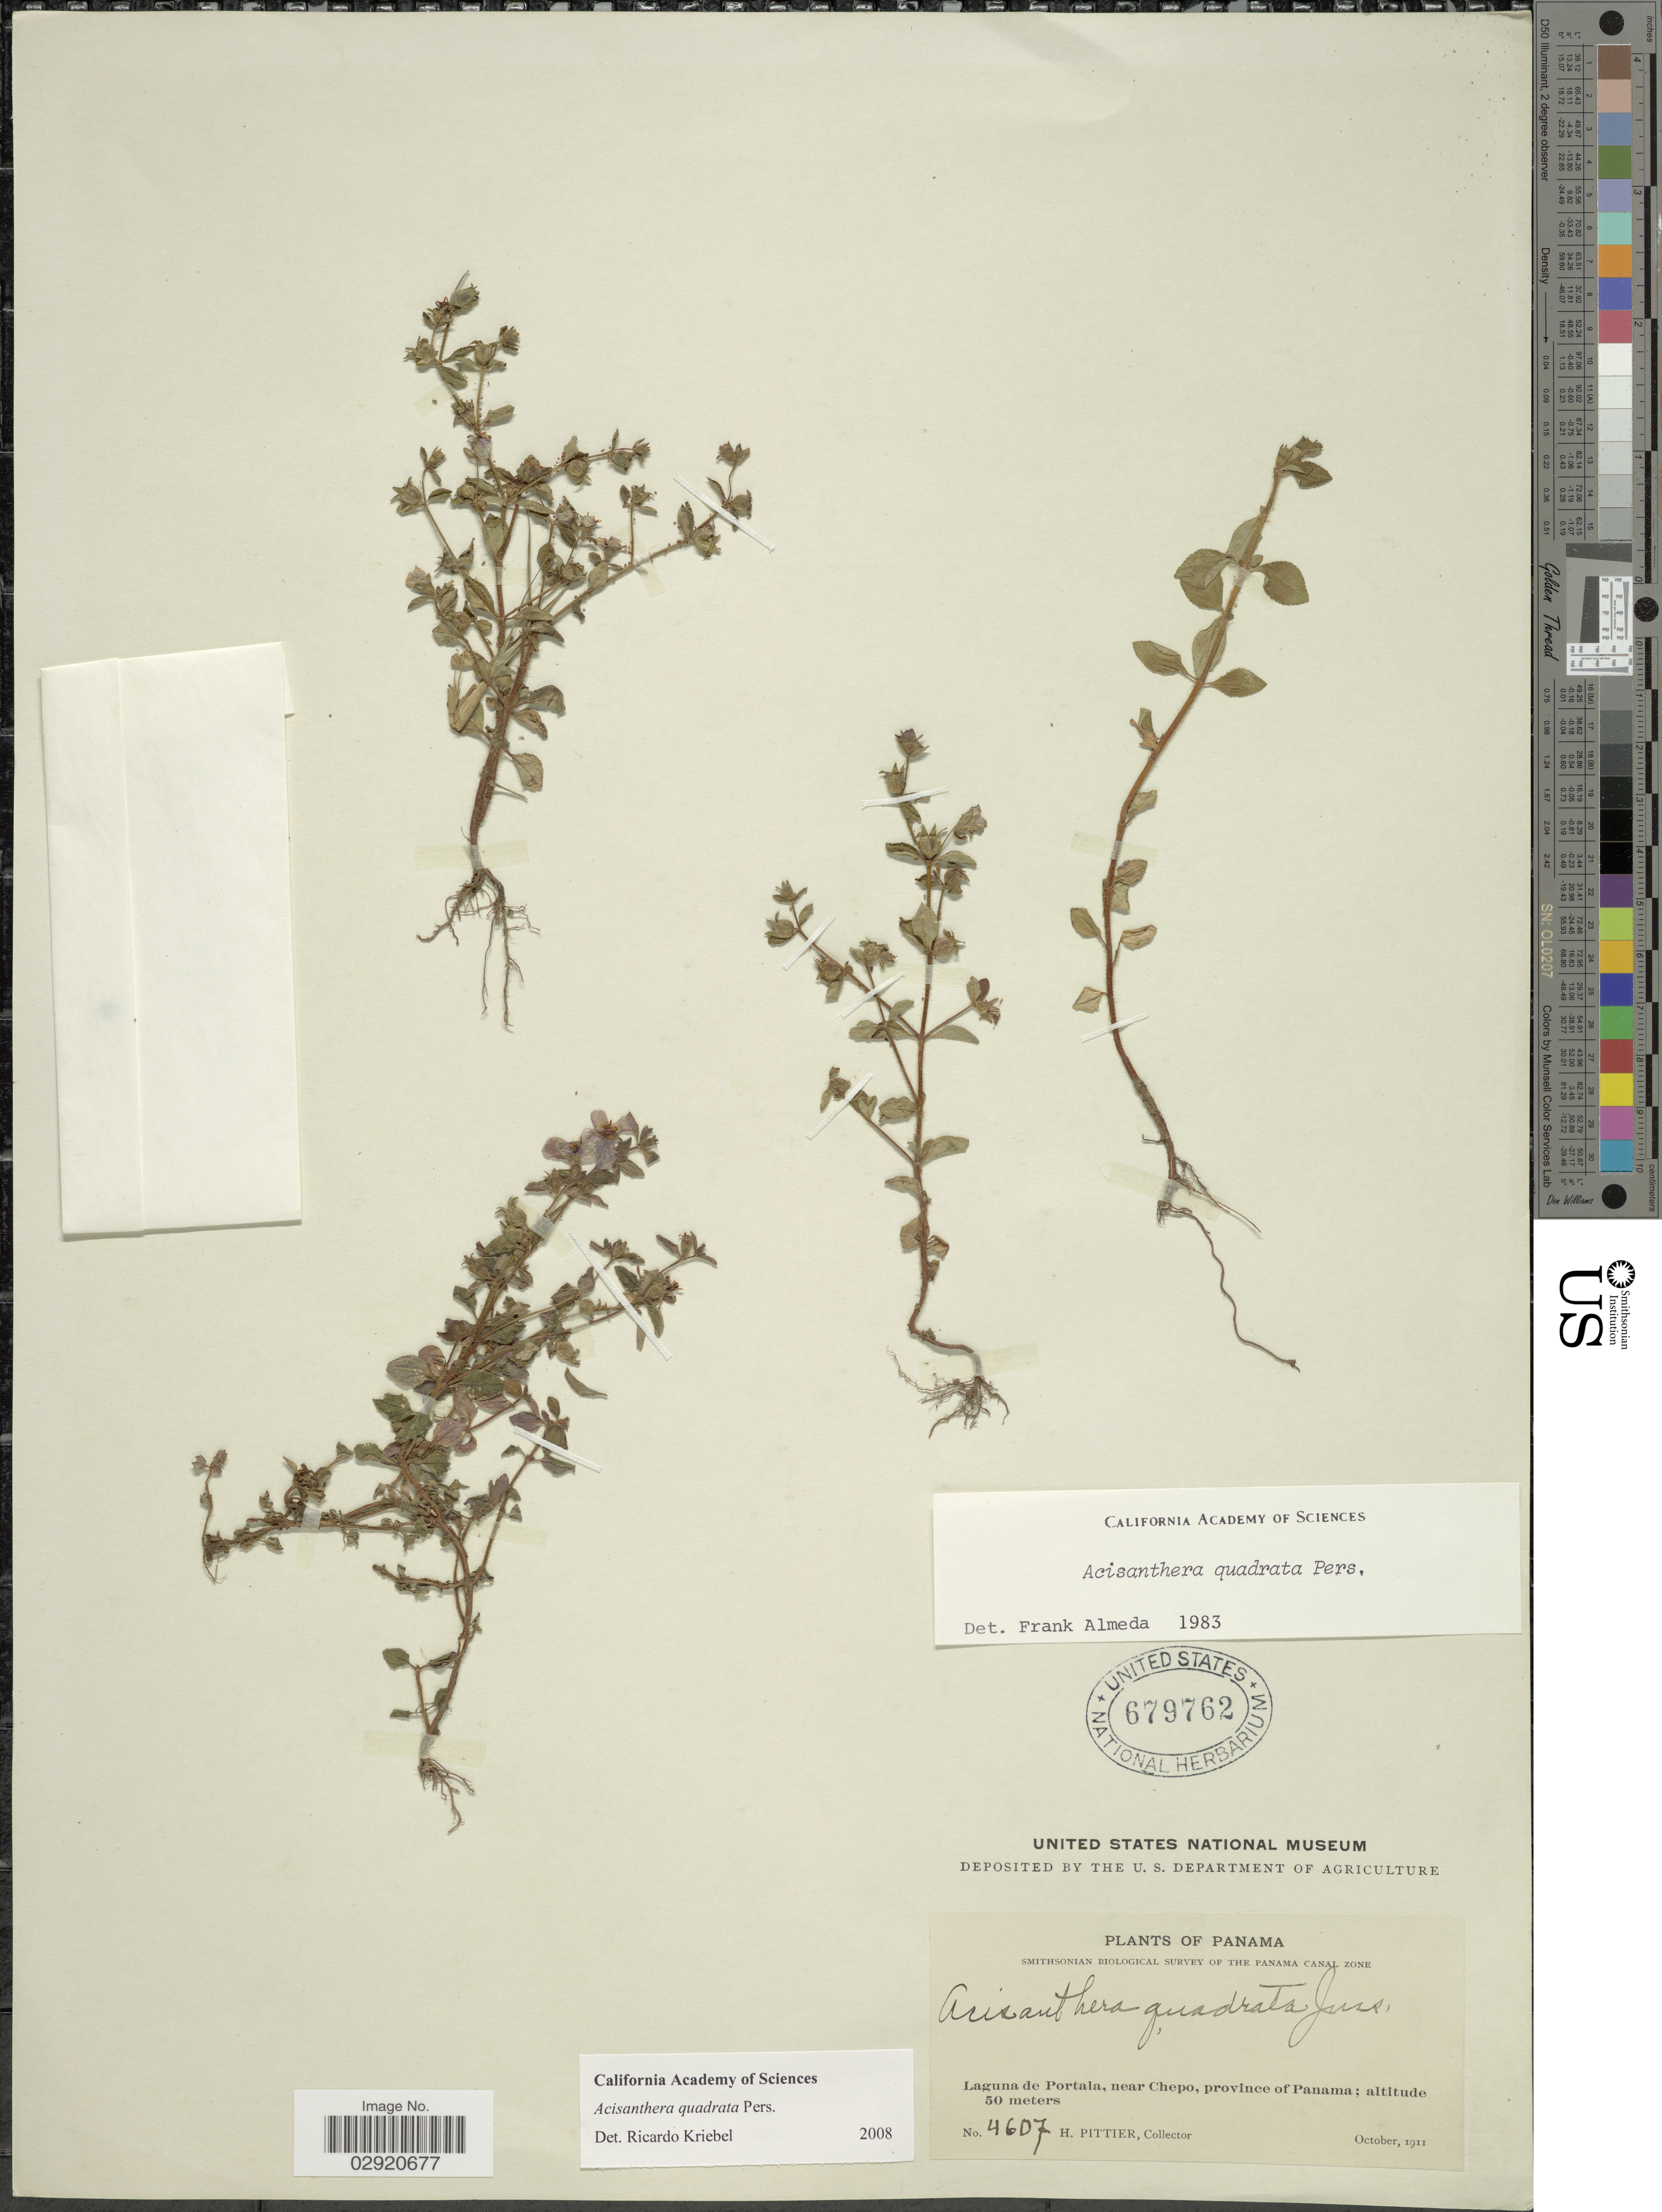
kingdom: Plantae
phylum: Tracheophyta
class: Magnoliopsida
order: Myrtales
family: Melastomataceae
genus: Acisanthera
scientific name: Acisanthera erecta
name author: Gleason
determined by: Nunes da Silva, Diego, (RB), Jardim Botanico do Rio de Janeiro - Herbario (BRAZIL)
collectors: H. F. Pittier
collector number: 4607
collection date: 1911-10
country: Panama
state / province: Panamá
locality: Laguna de Portala, near Chepo.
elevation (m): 50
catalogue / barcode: US 679762